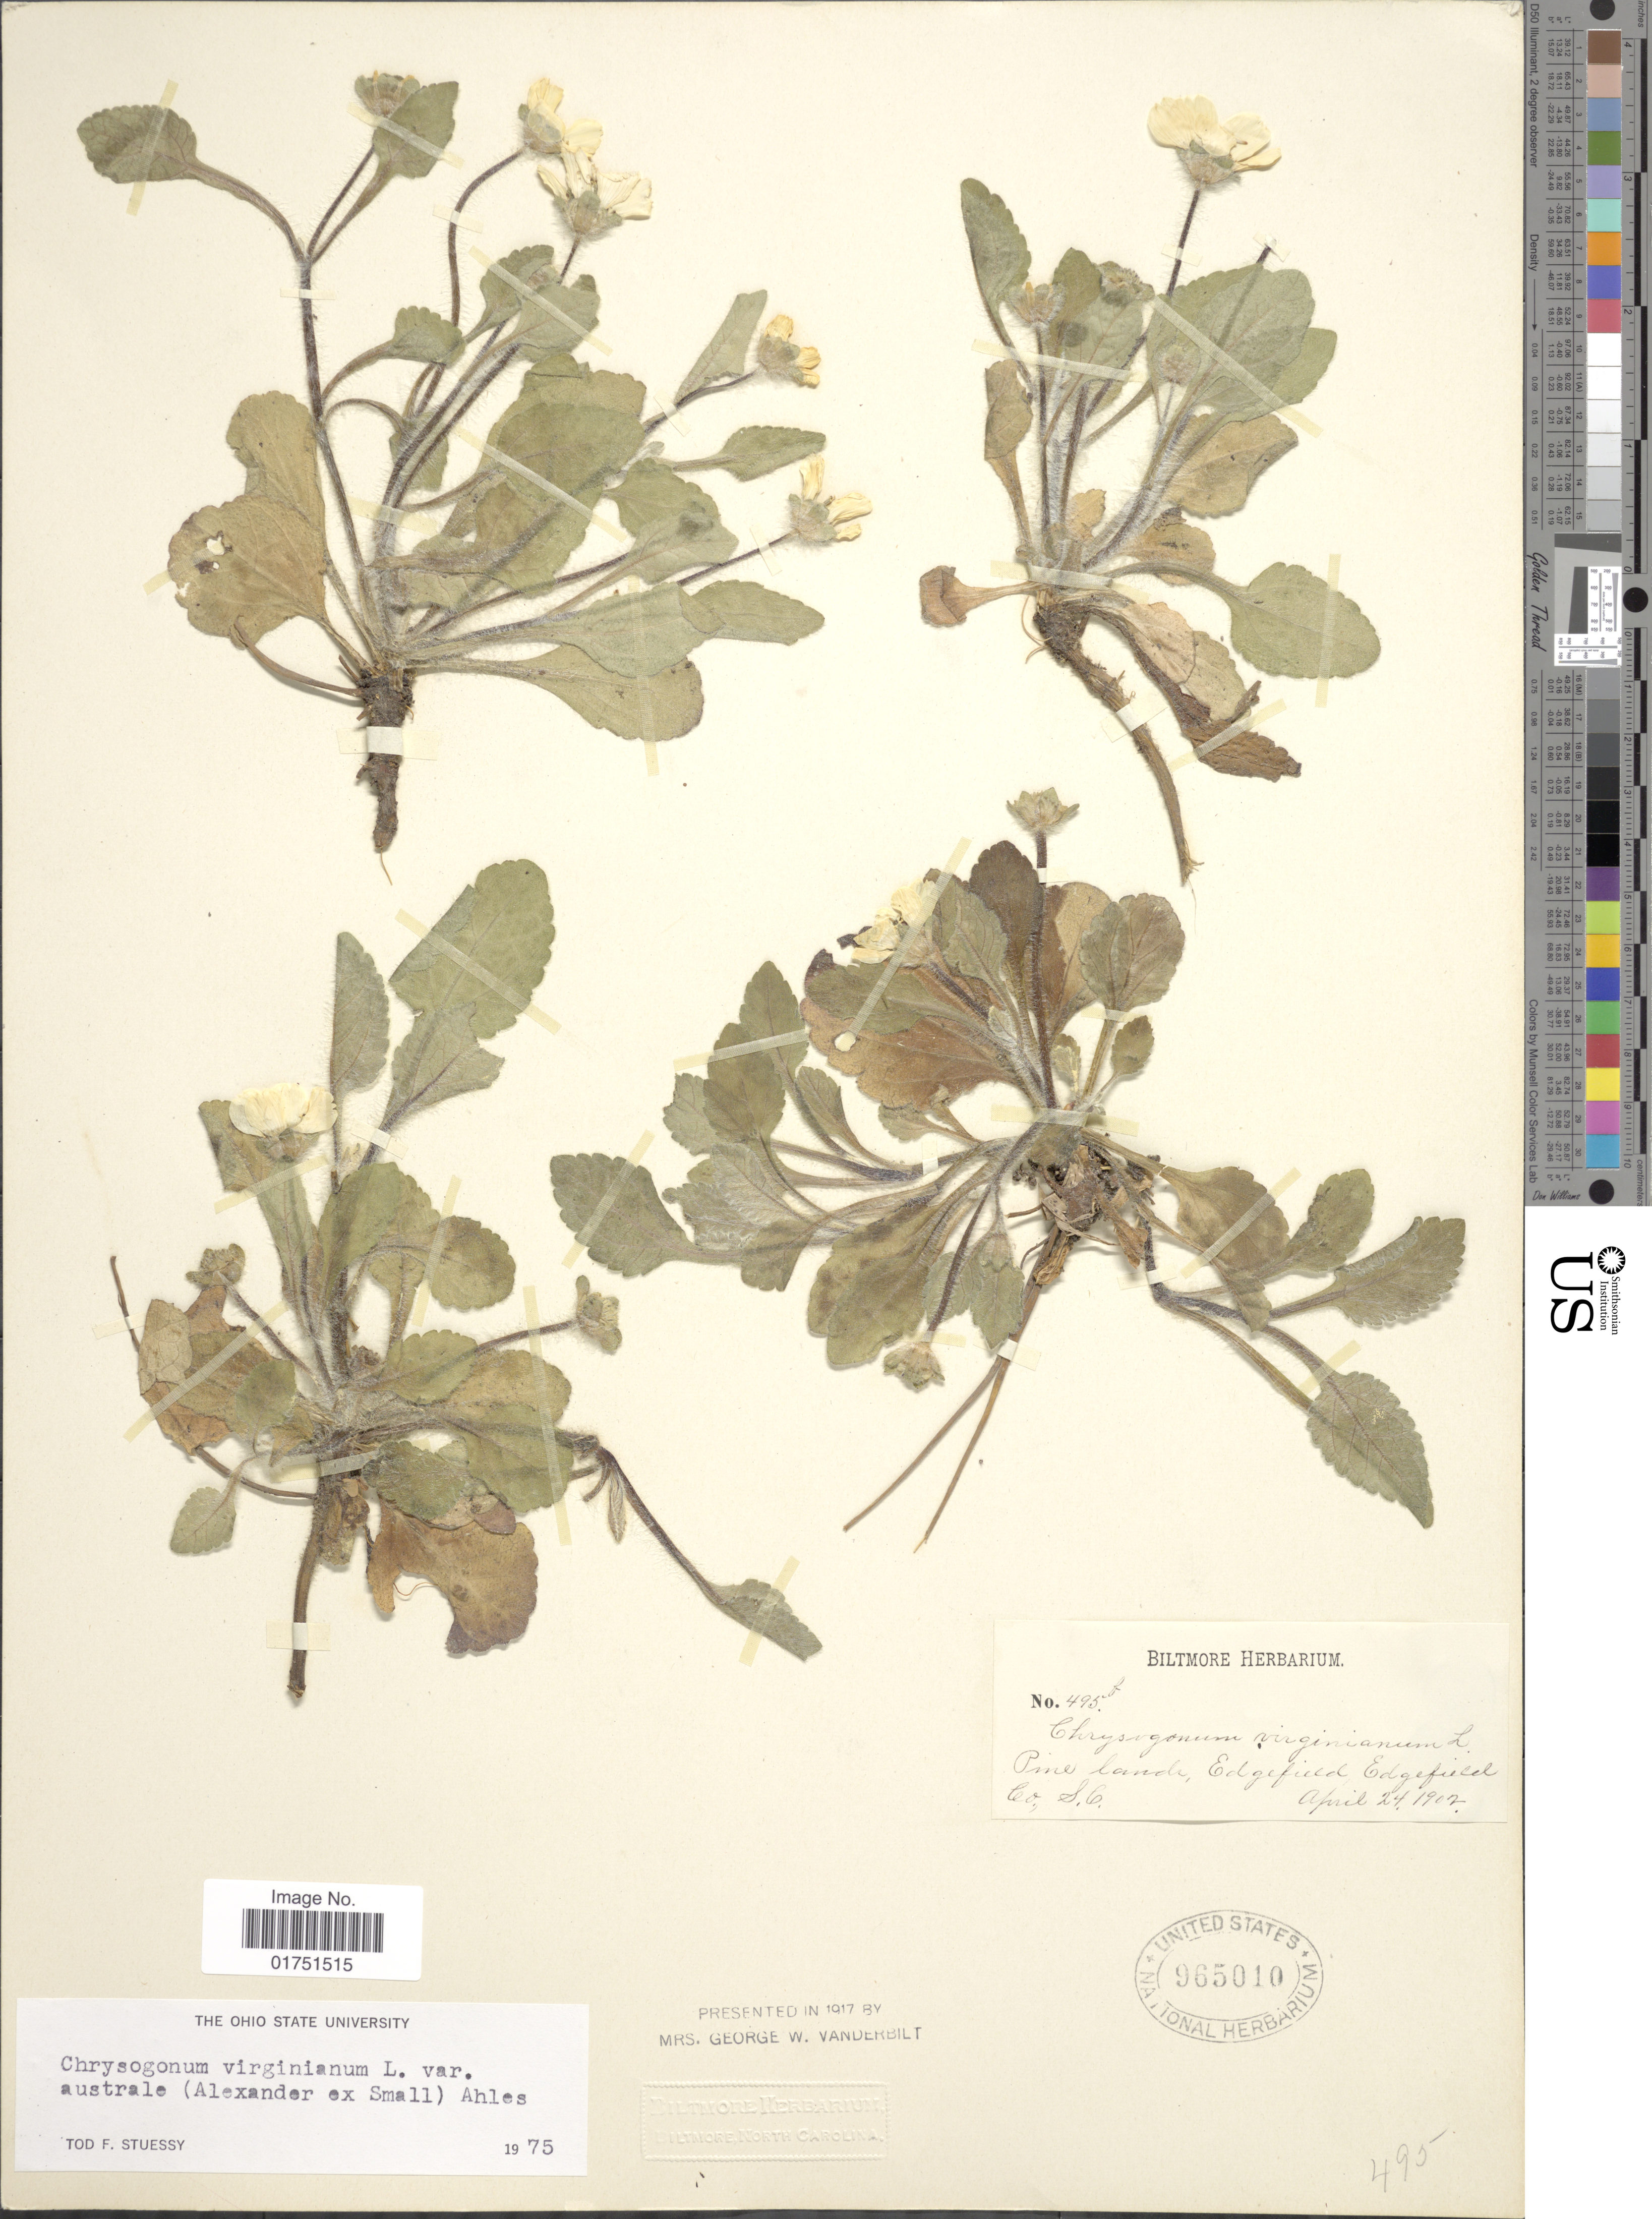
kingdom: Plantae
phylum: Tracheophyta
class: Magnoliopsida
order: Asterales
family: Asteraceae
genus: Chrysogonum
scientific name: Chrysogonum virginianum var. australe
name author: (Alexander ex Small) Ahles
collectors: ex herb. Biltmore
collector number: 495b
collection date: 1902-04-24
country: United States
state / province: South Carolina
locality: Pine lands, Edgefield Edgefield Co., S.C.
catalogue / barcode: US 965010